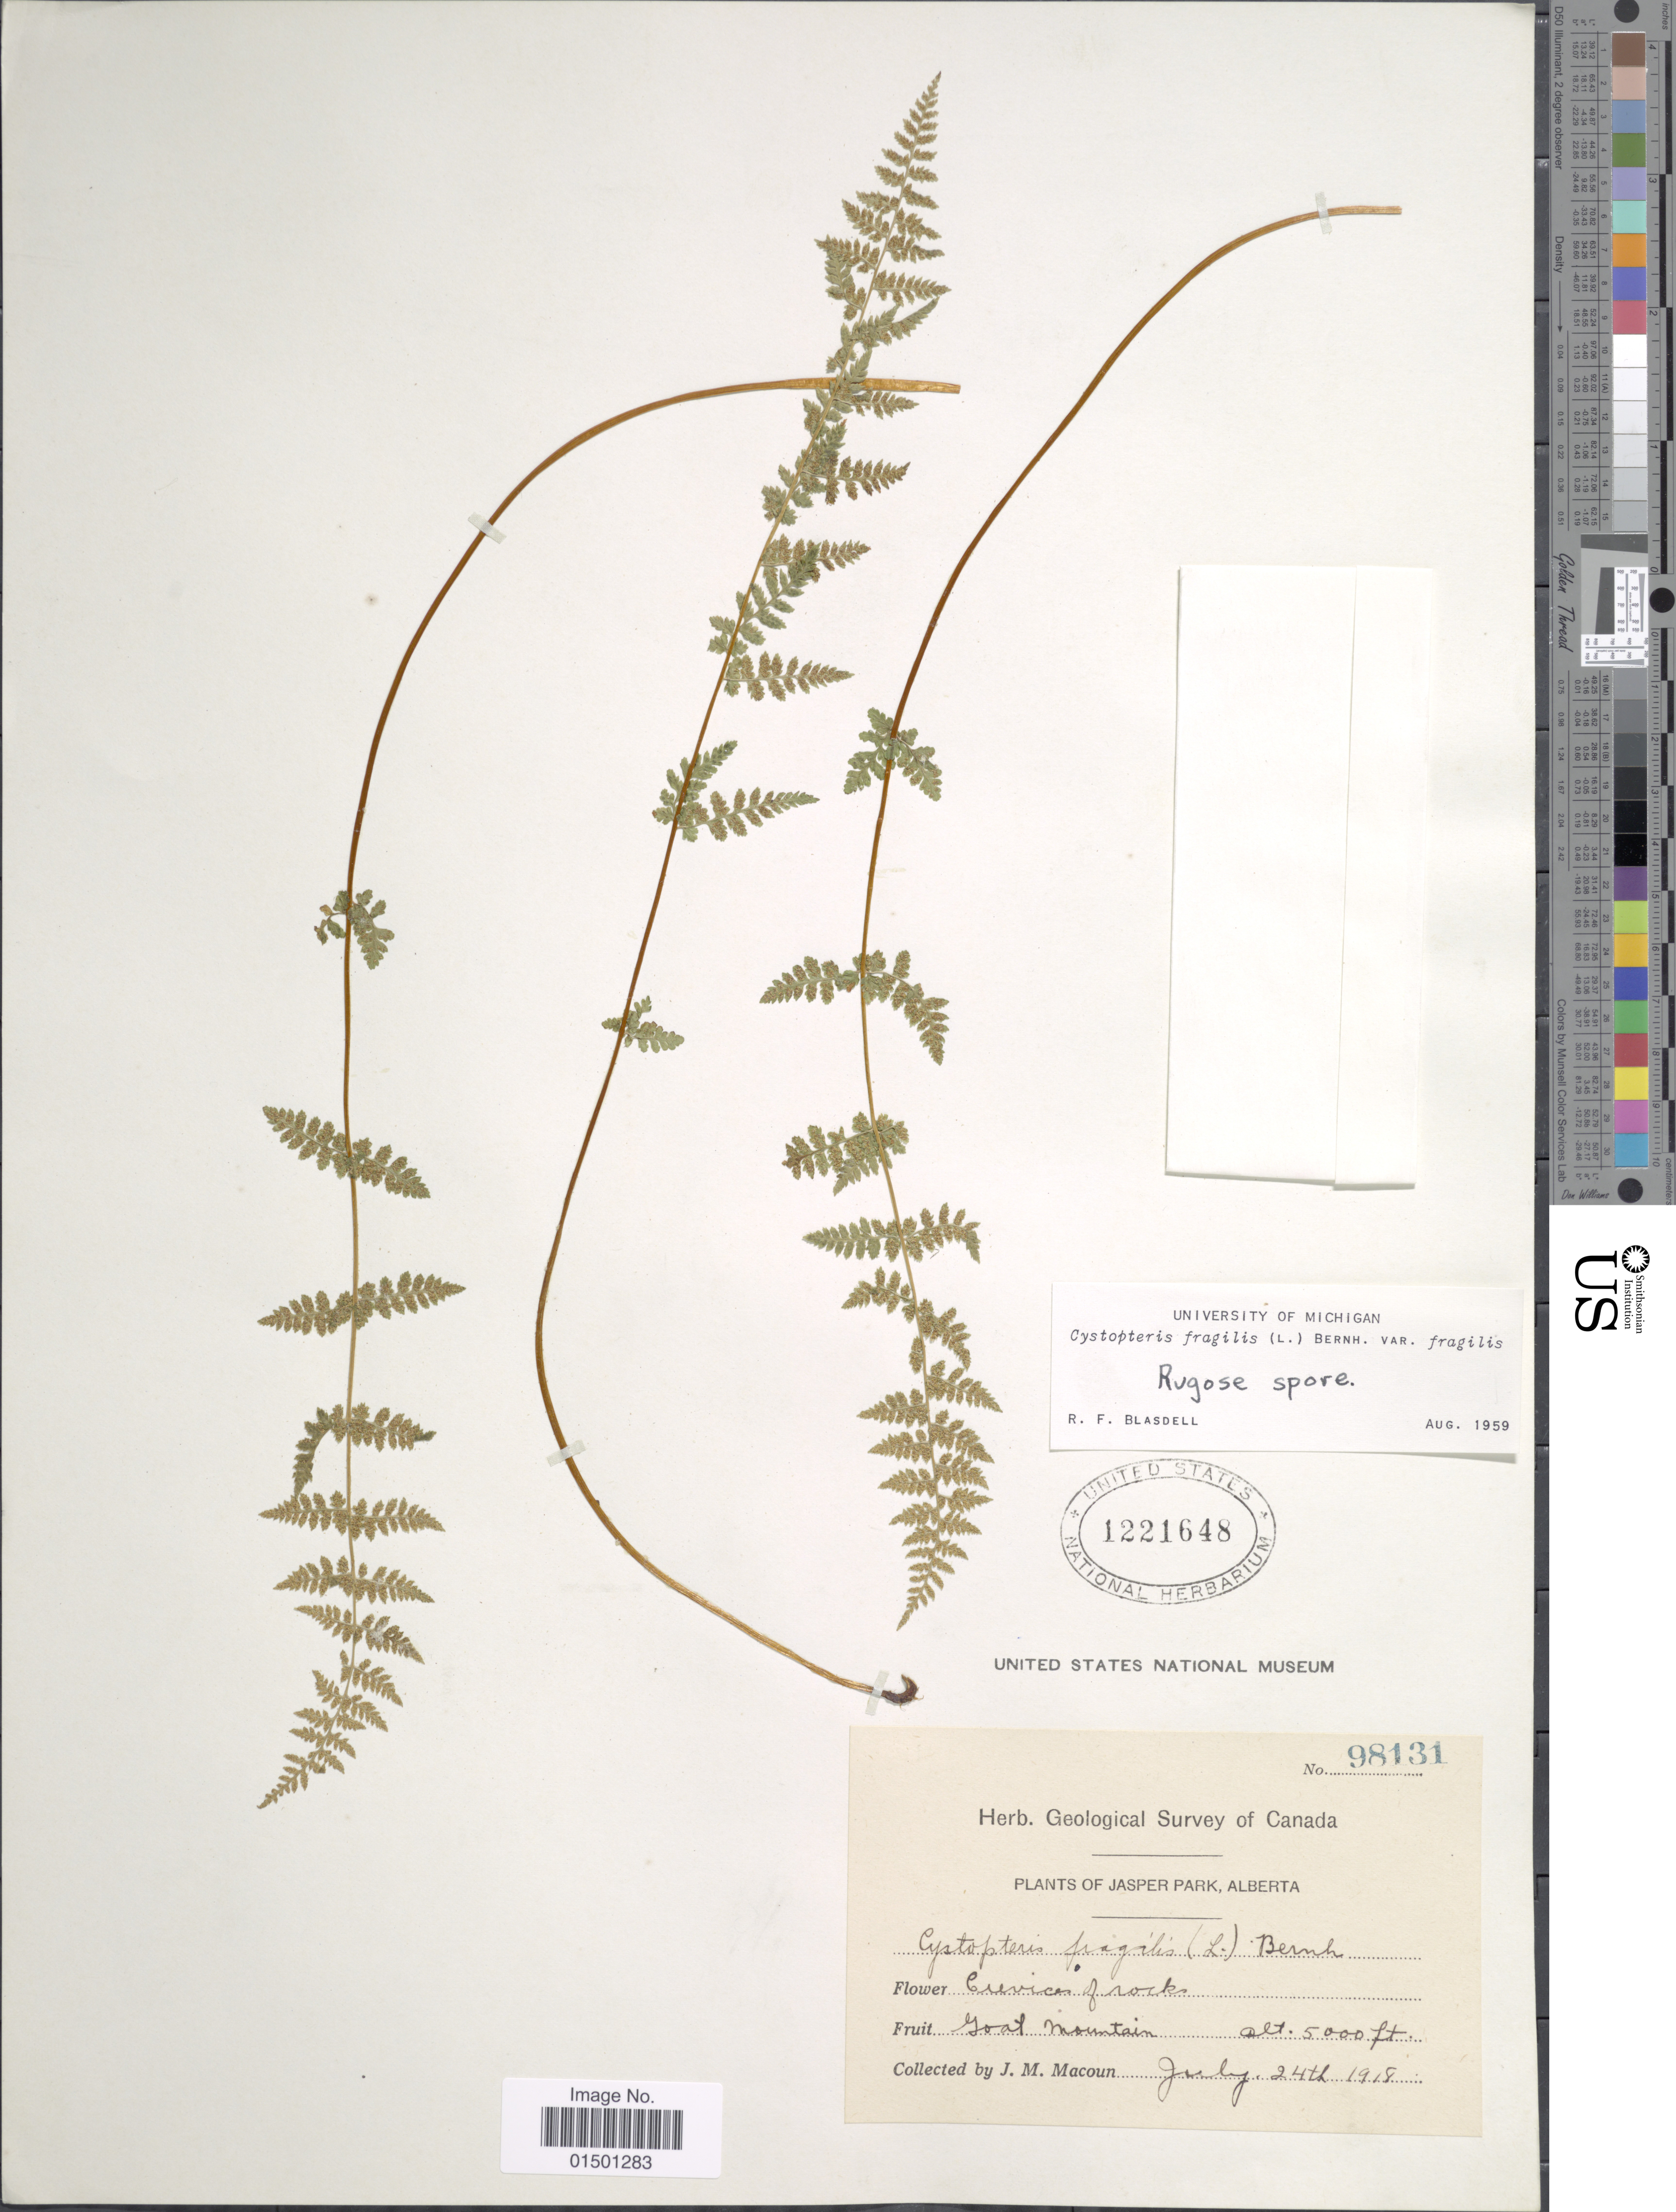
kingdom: Plantae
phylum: Tracheophyta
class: Polypodiopsida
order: Polypodiales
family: Cystopteridaceae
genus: Cystopteris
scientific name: Cystopteris fragilis var. dickieana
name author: B. Boivin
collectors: J. M. Macoun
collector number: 98131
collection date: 1918-07-24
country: Canada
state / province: Alberta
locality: Jasper Park, Goat Mountain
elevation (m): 1524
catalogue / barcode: US 1221648